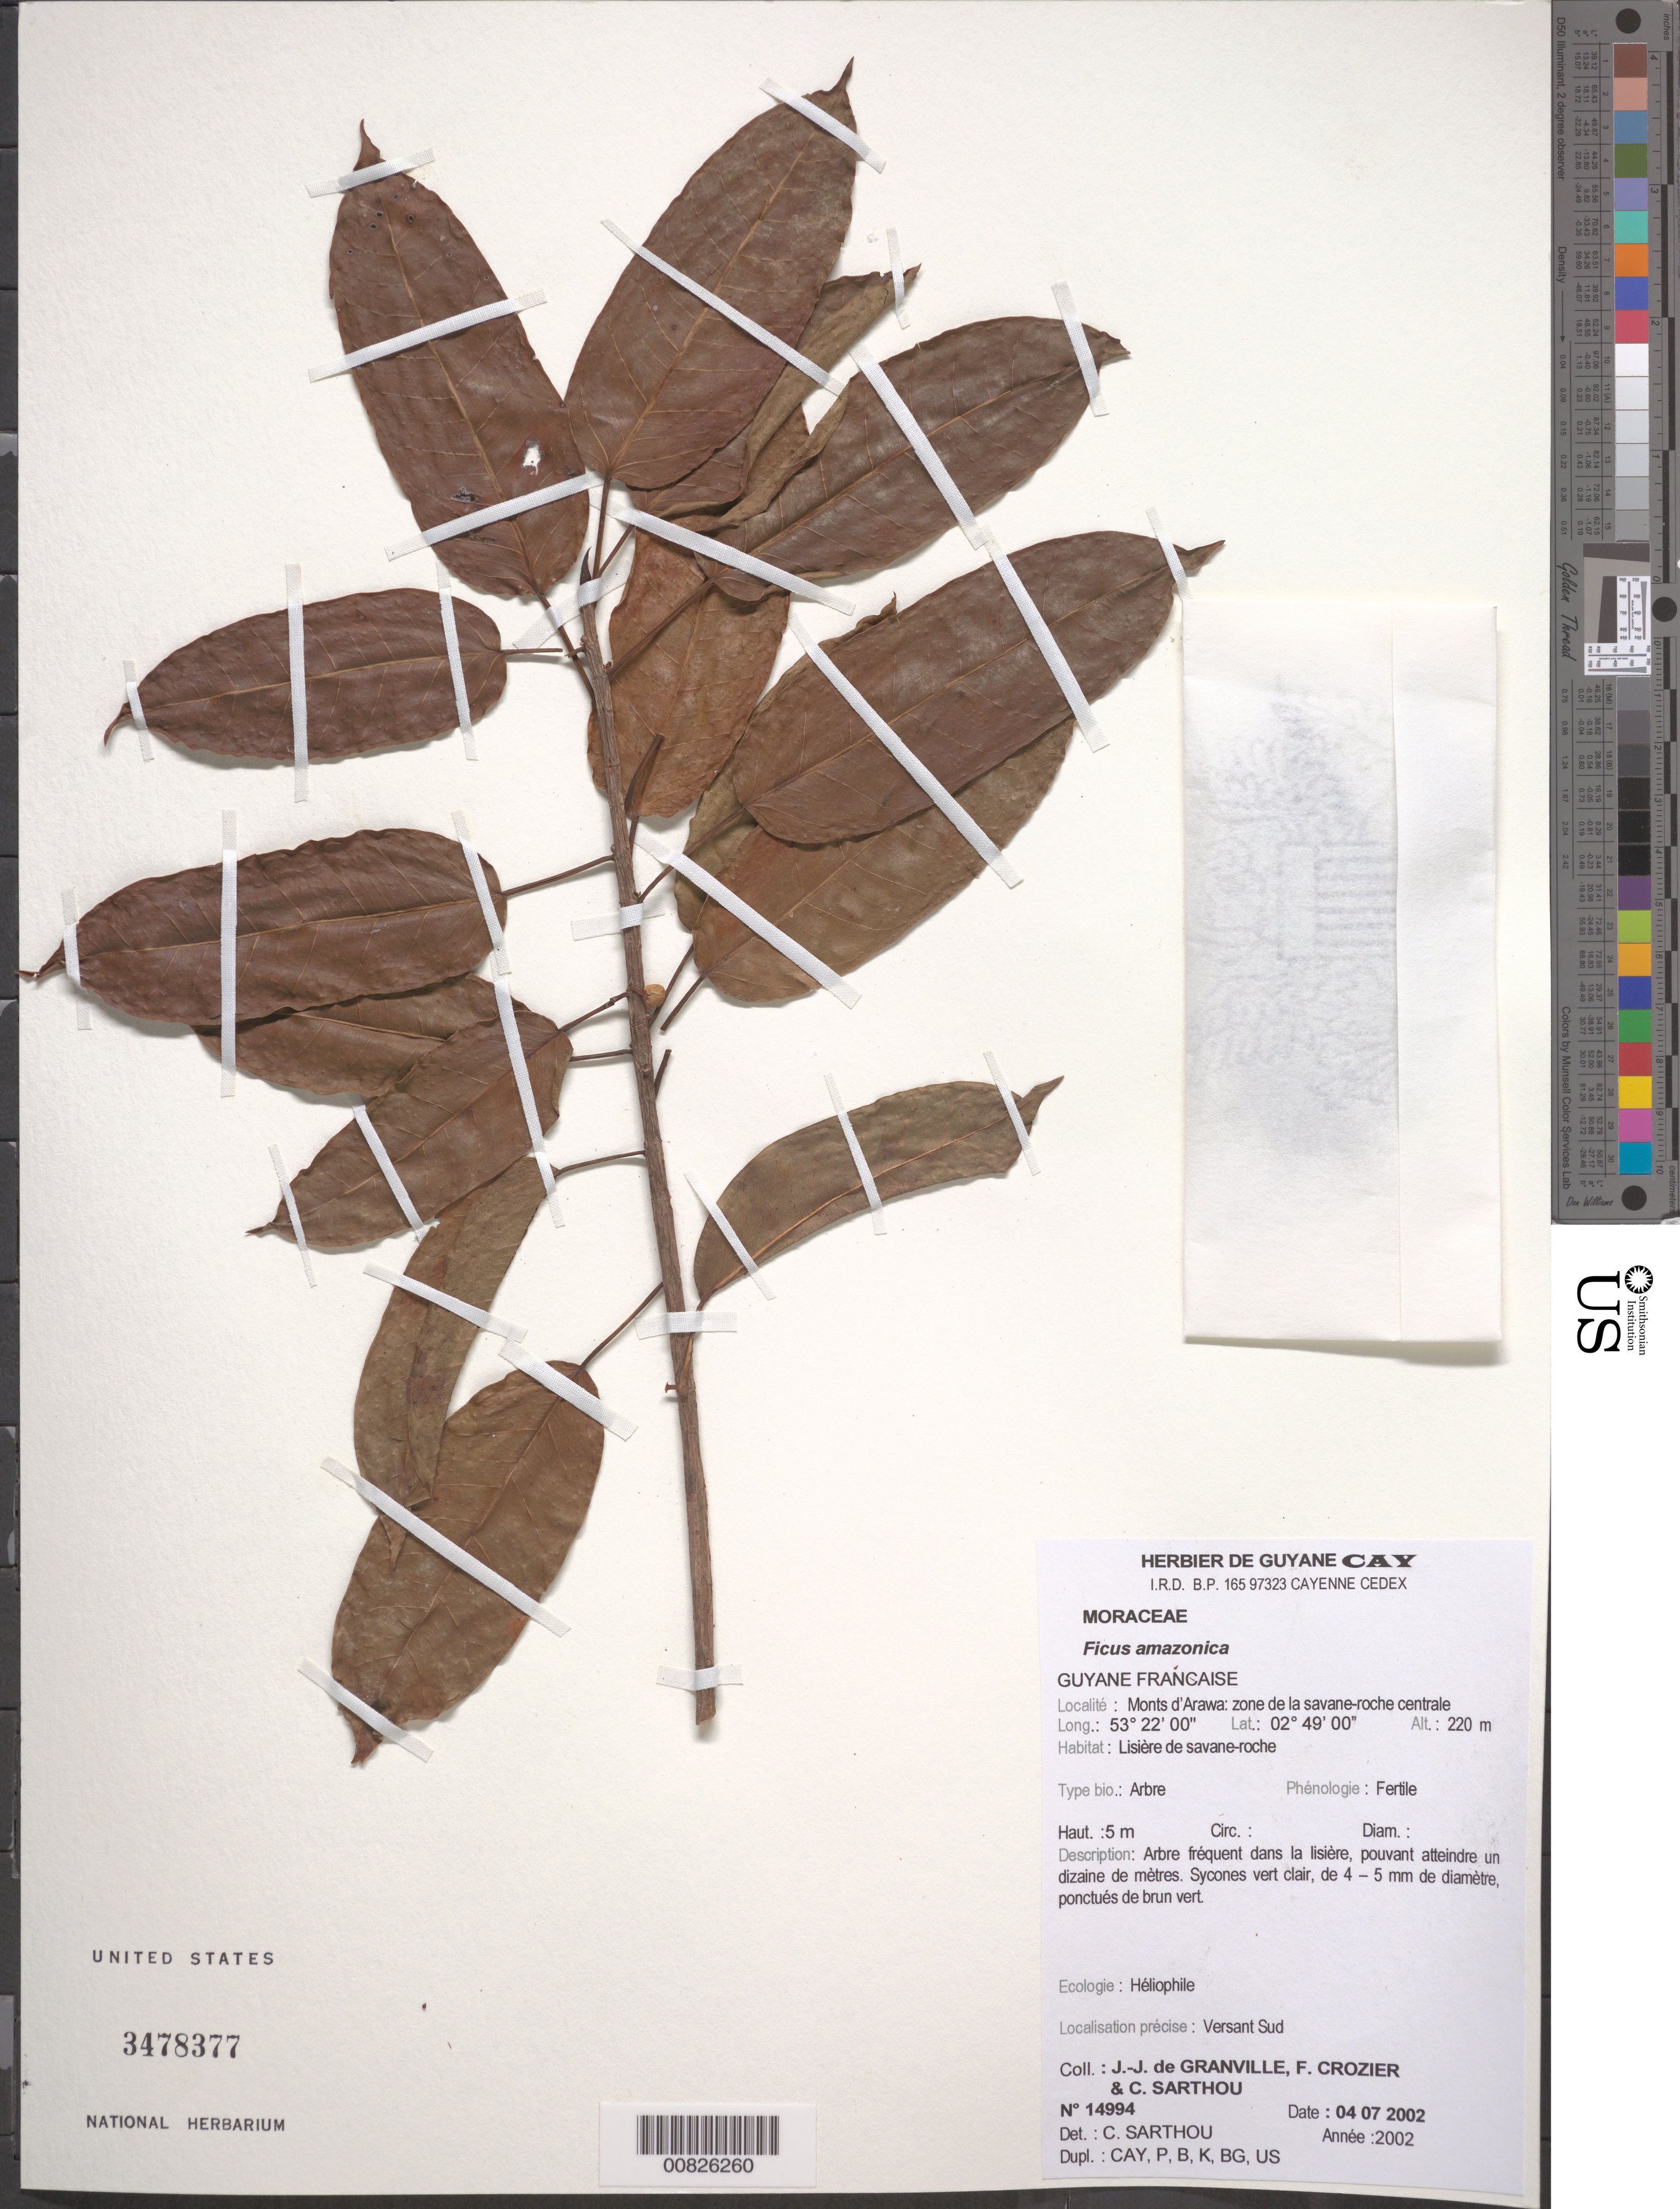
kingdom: Plantae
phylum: Tracheophyta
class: Magnoliopsida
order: Rosales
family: Moraceae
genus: Ficus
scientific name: Ficus amazonica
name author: (Miq.) Miq.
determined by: Sarthou, C.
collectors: J.-J. de Granville, F. Crozier & C. Sarthou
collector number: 14994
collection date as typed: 4-Jul-02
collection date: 2002-07-04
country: French Guiana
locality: Monts d'Arawa, zone de la savane-roche centrale, versant sud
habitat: Lisière de savane-roche; heliophile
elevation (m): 220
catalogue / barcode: US 3478377